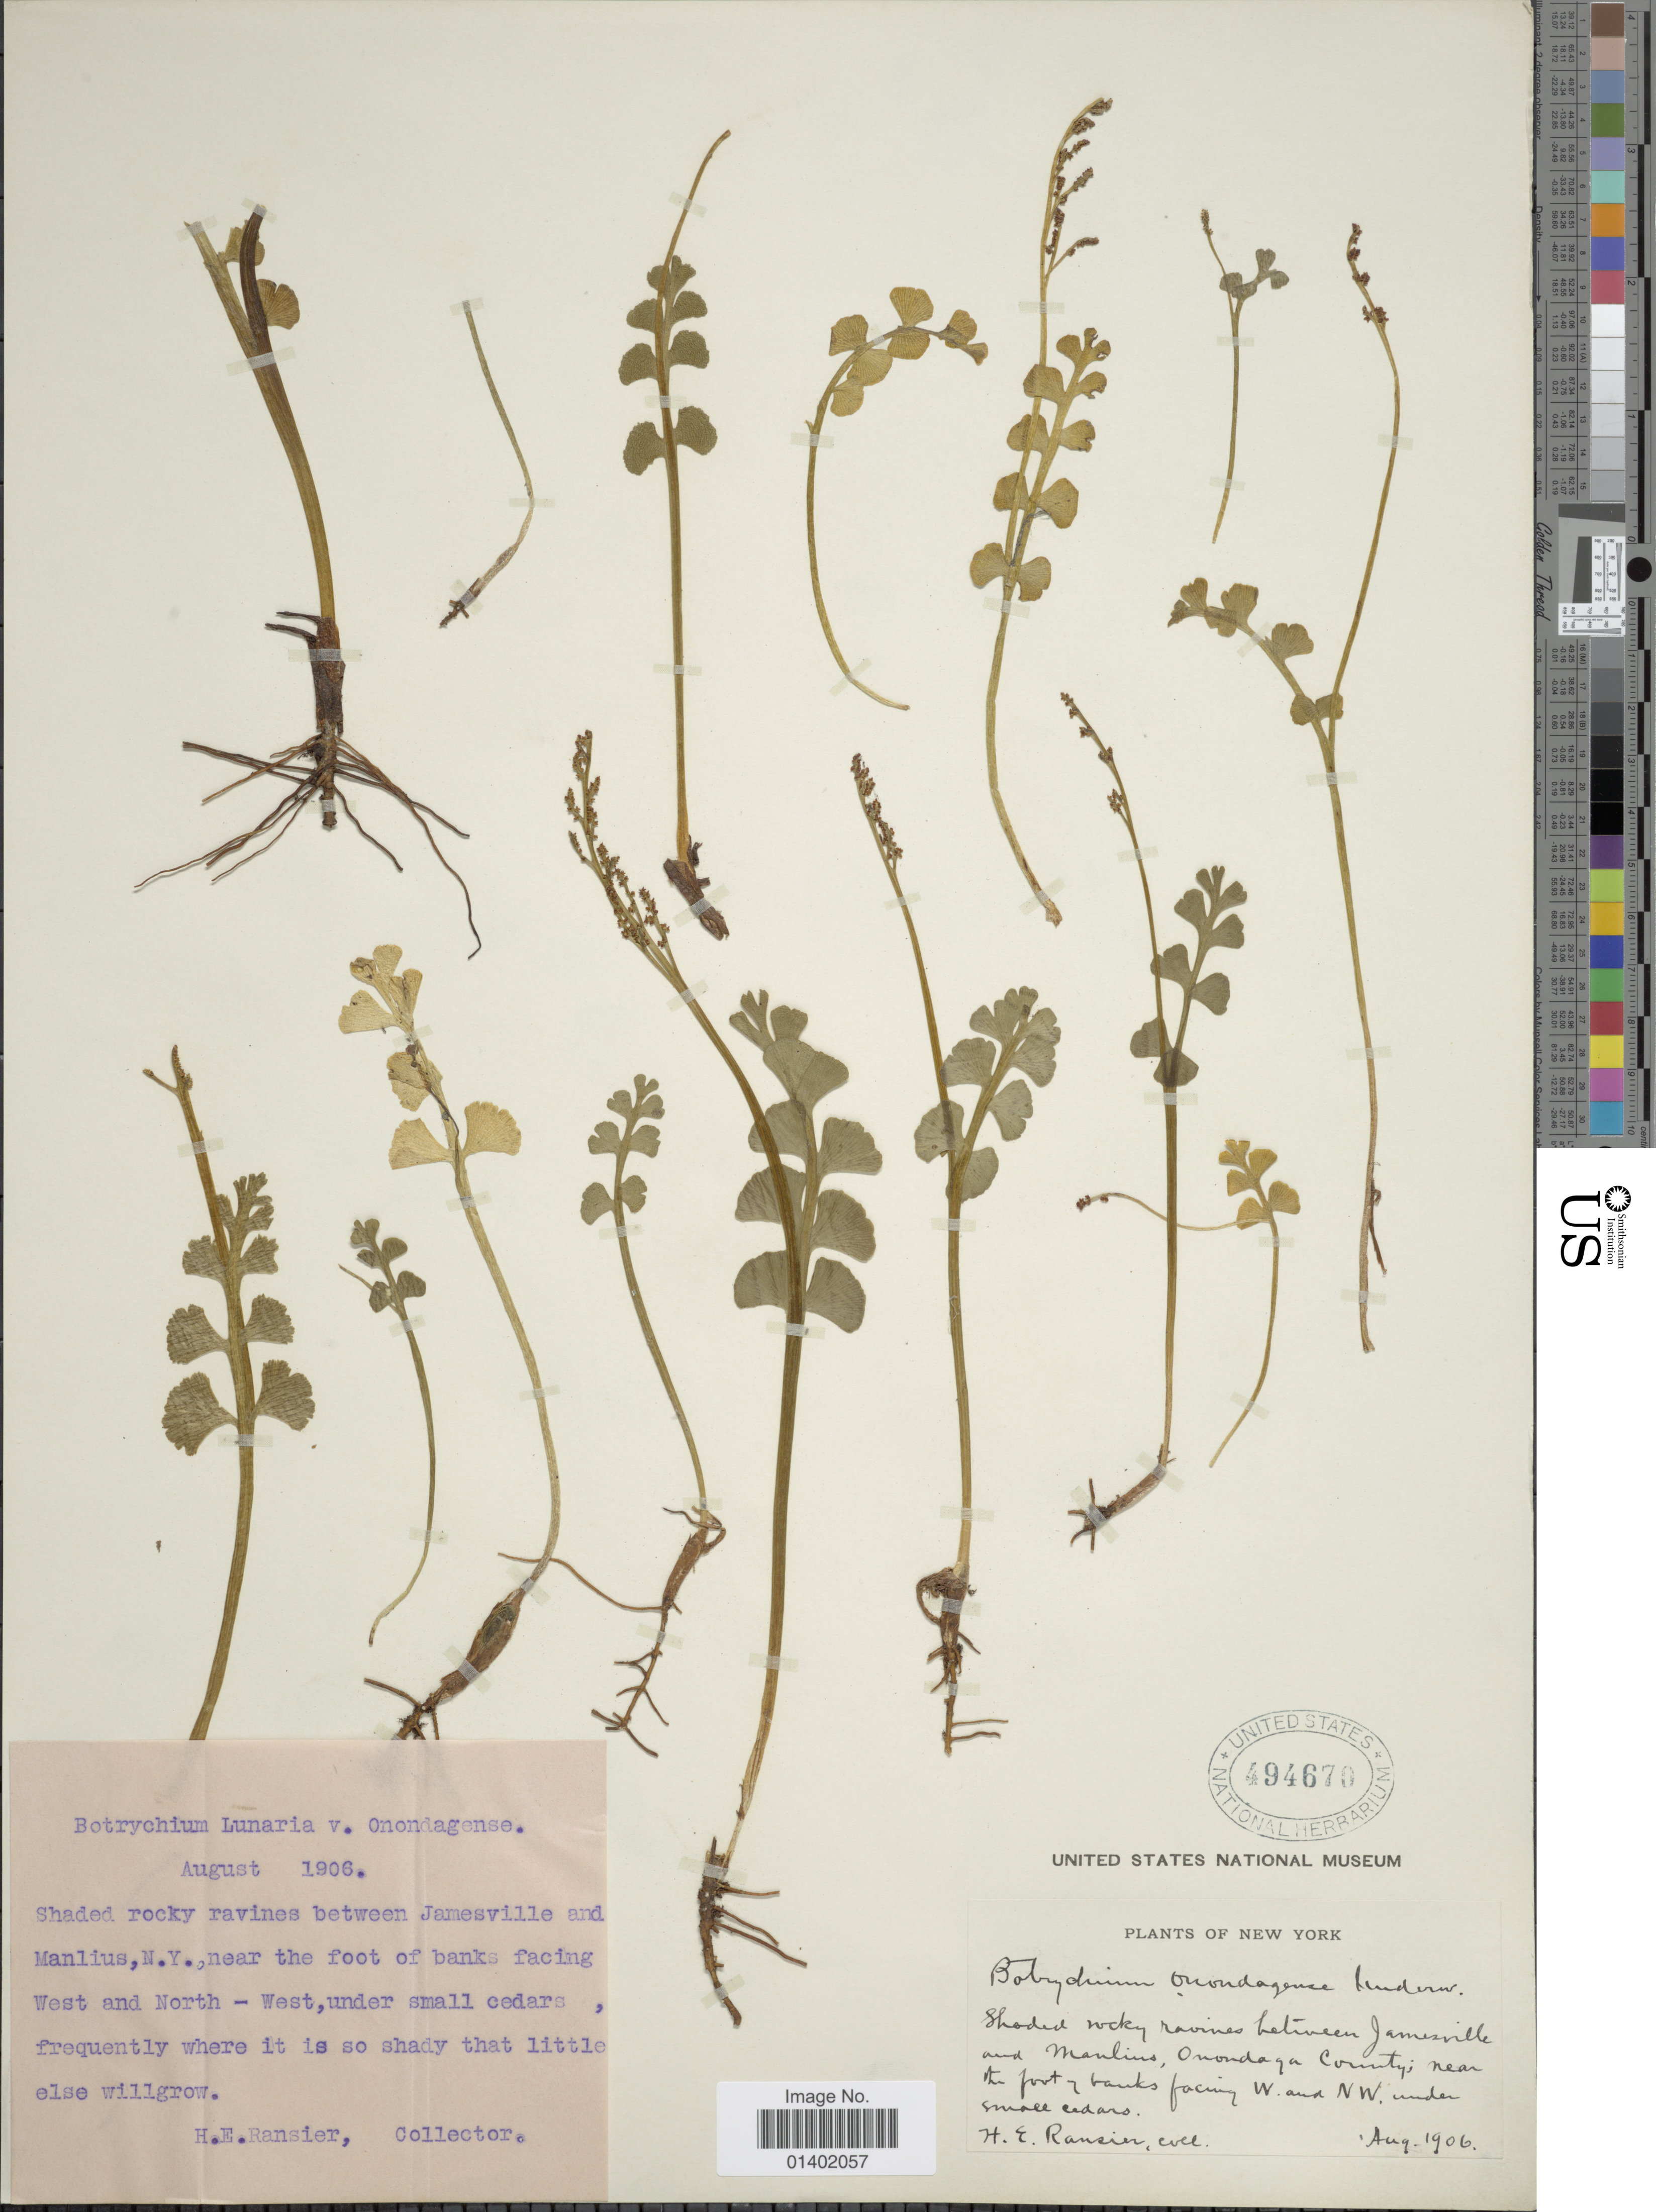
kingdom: Plantae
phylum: Tracheophyta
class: Polypodiopsida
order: Ophioglossales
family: Ophioglossaceae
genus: Botrychium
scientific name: Botrychium lunaria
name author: (L.) Sw.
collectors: H. Ransier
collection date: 1906-08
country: United States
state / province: New York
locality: Shaded rocky ravines between Jamesville and Manlius, Onondaga County; near the foot of banks facing W. and NW. under small cedars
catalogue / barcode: US 494670